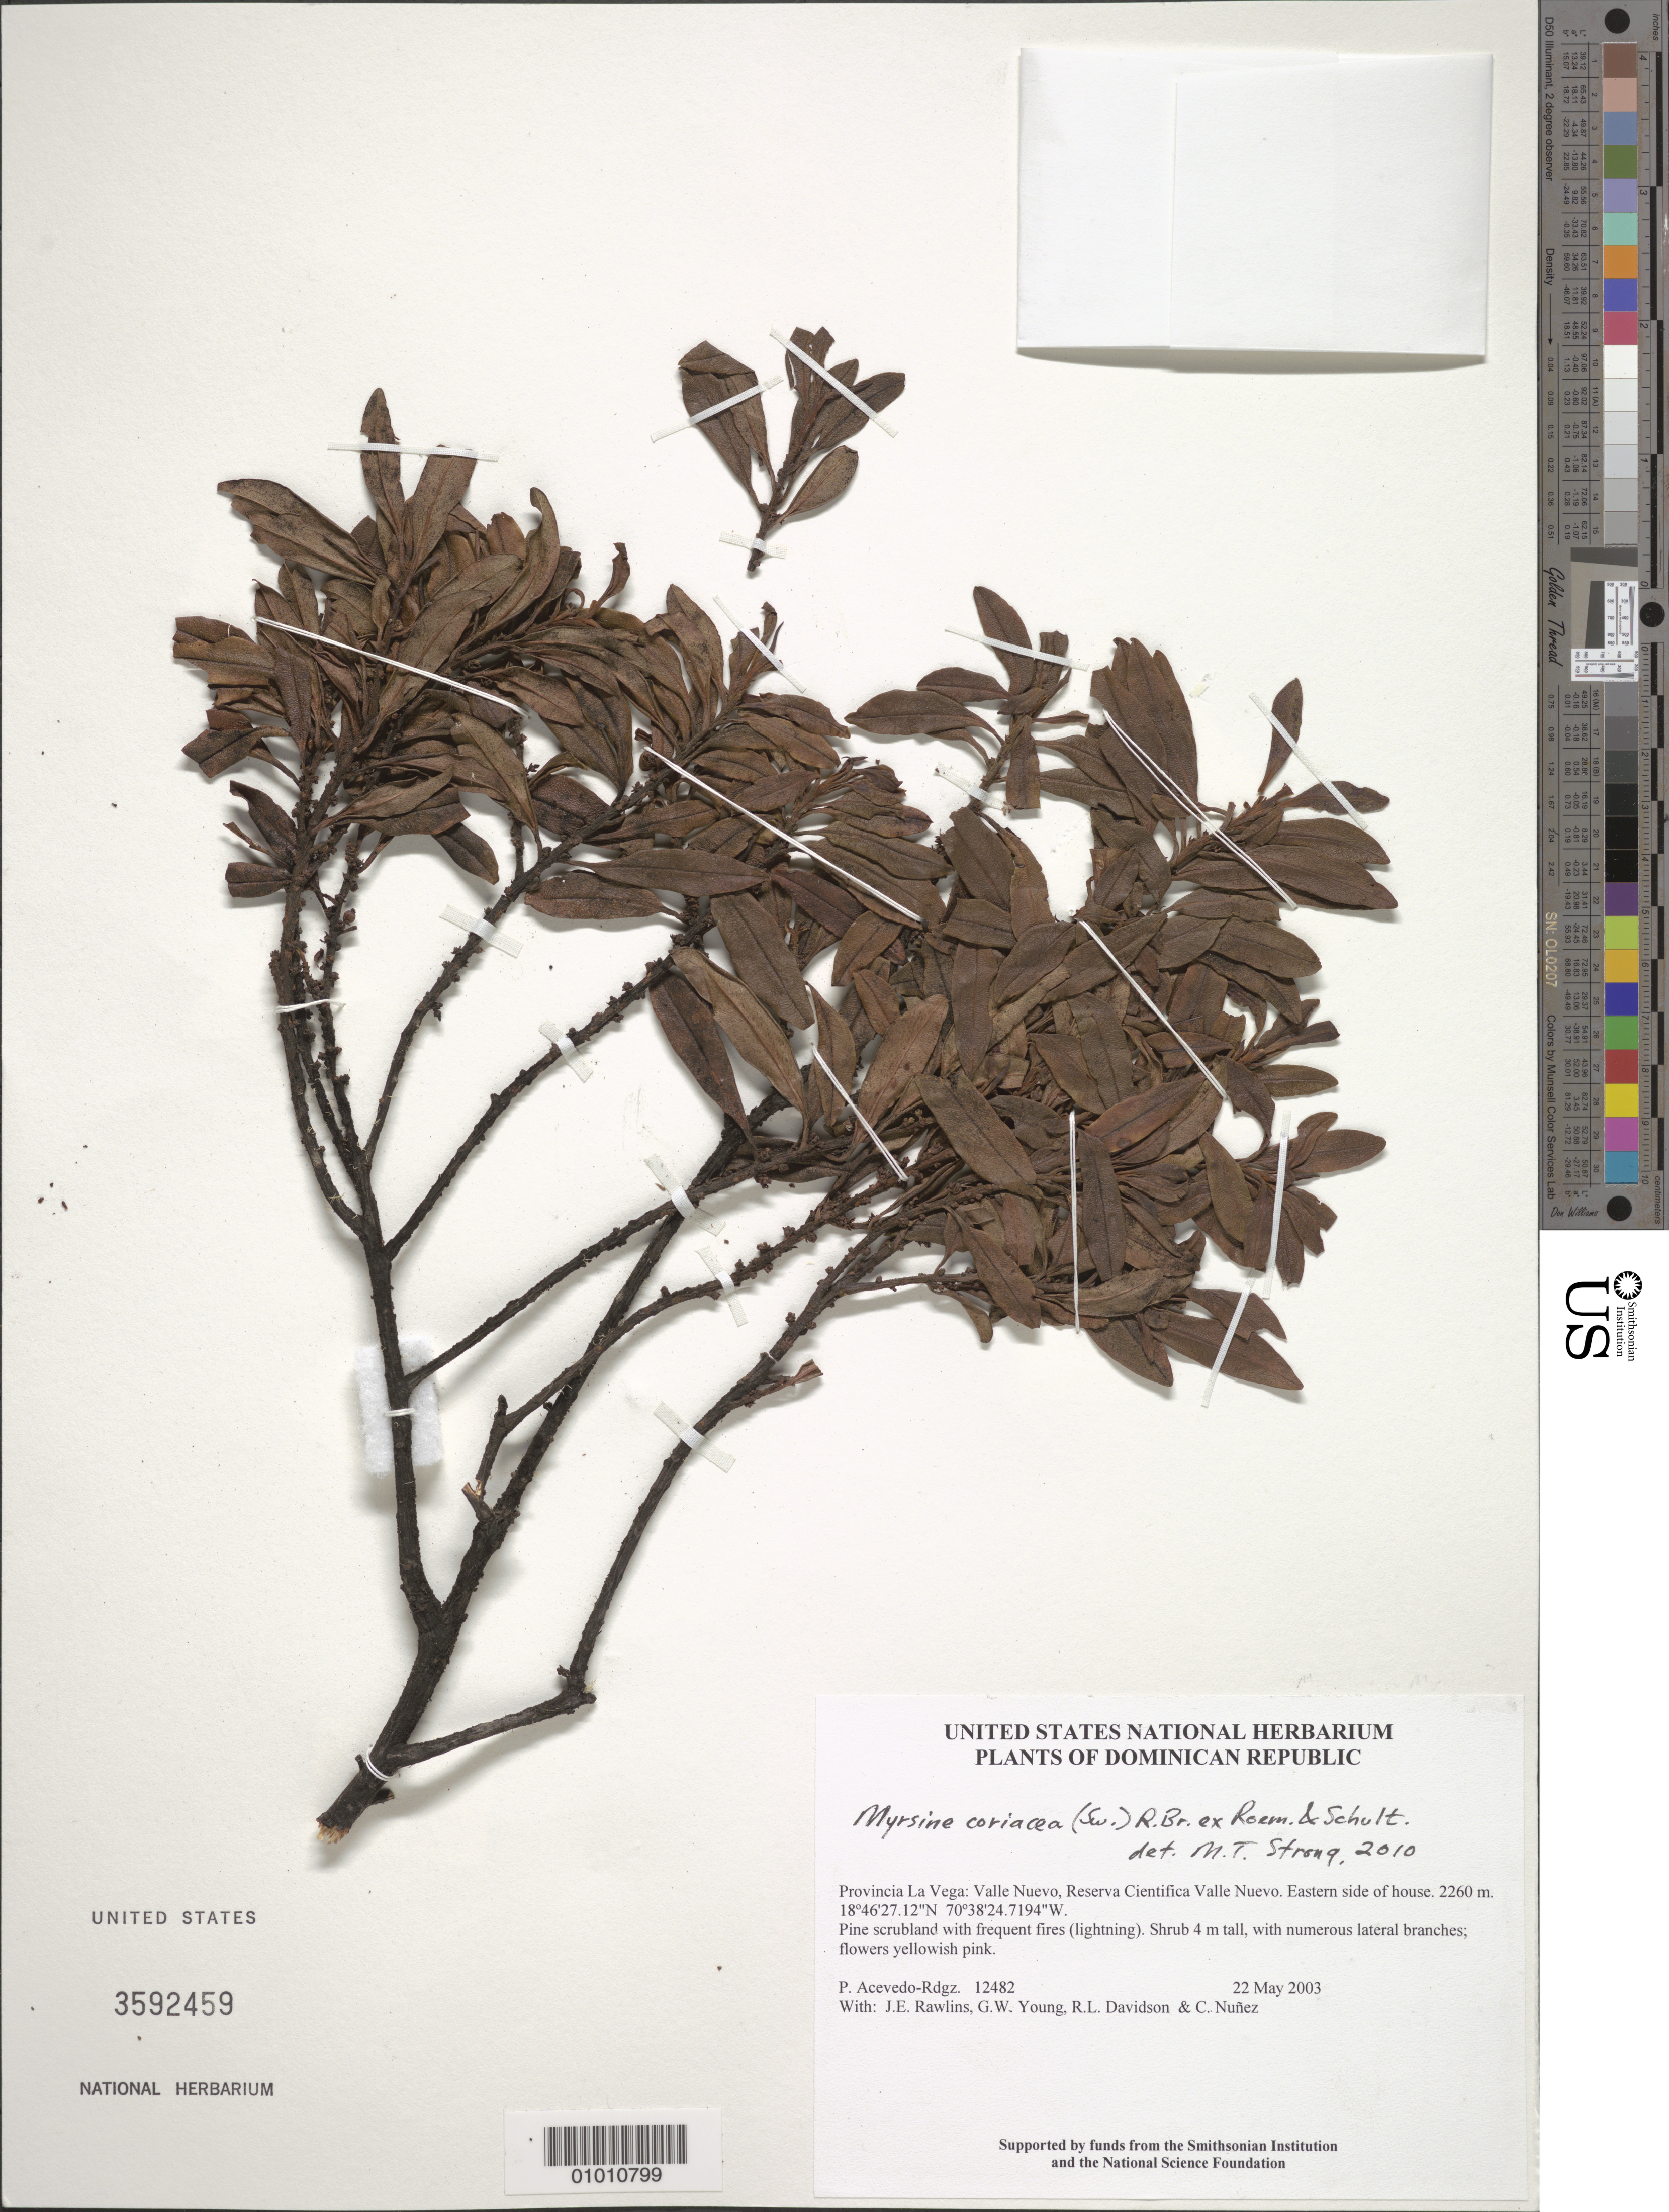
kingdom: Plantae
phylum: Tracheophyta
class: Magnoliopsida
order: Ericales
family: Primulaceae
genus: Myrsine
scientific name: Myrsine coriacea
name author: (Sw.) R. Br. ex Roem. & Schult.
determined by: Strong, M. T., (US), Smithsonian Institution - National Museum of Natural History (UNITED STATES)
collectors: P. Acevedo-Rodr., J. Rawlins, G. Young, R. Davidson & C. Nunez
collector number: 12482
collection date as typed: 22 May 2003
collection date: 2003-05-22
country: Dominican Republic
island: Hispaniola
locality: Provincia La Vega: Valle Nuevo, Reserva Cientifica Valle Nuevo. Eastern side of house.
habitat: Pine scrubland with frequent fires (lightning).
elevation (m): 2260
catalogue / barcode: US 3592459